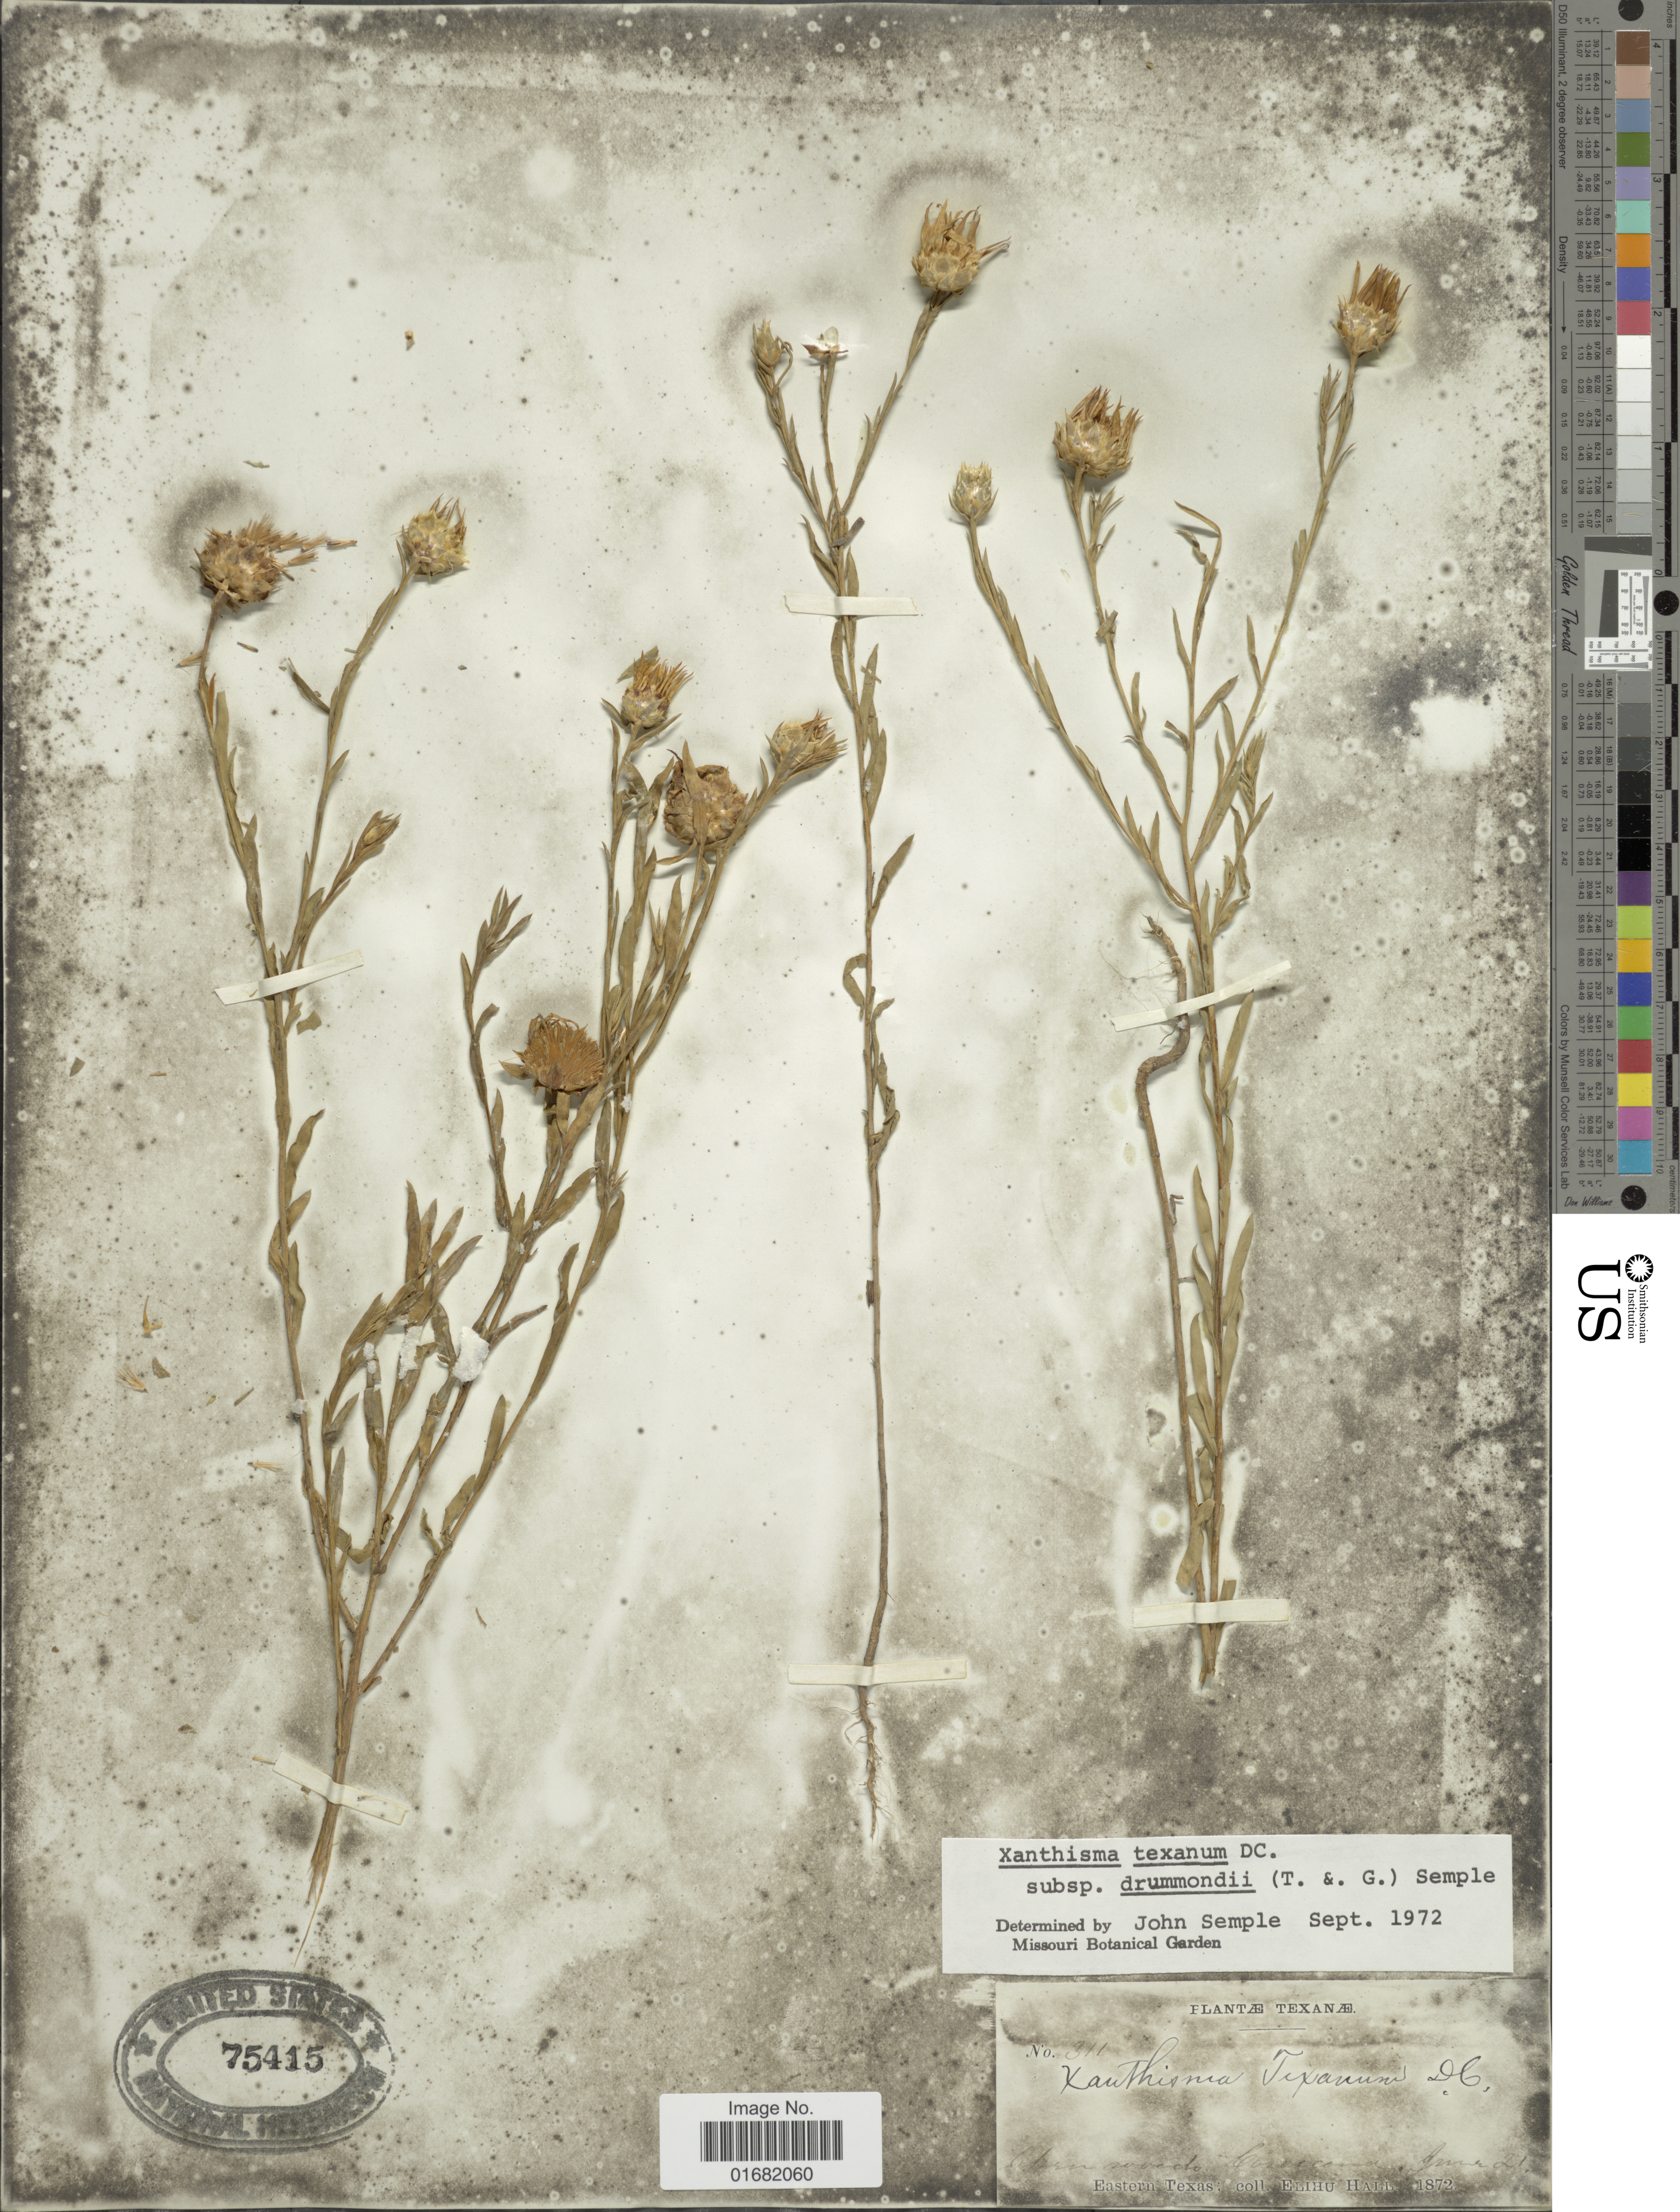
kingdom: Plantae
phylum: Tracheophyta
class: Magnoliopsida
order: Asterales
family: Asteraceae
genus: Xanthisma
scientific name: Xanthisma texanum subsp. drummondii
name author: (Torr. & A. Gray) Semple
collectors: E. Hall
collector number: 311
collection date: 1872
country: United States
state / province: Texas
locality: Eastern Texas.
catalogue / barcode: US 75415